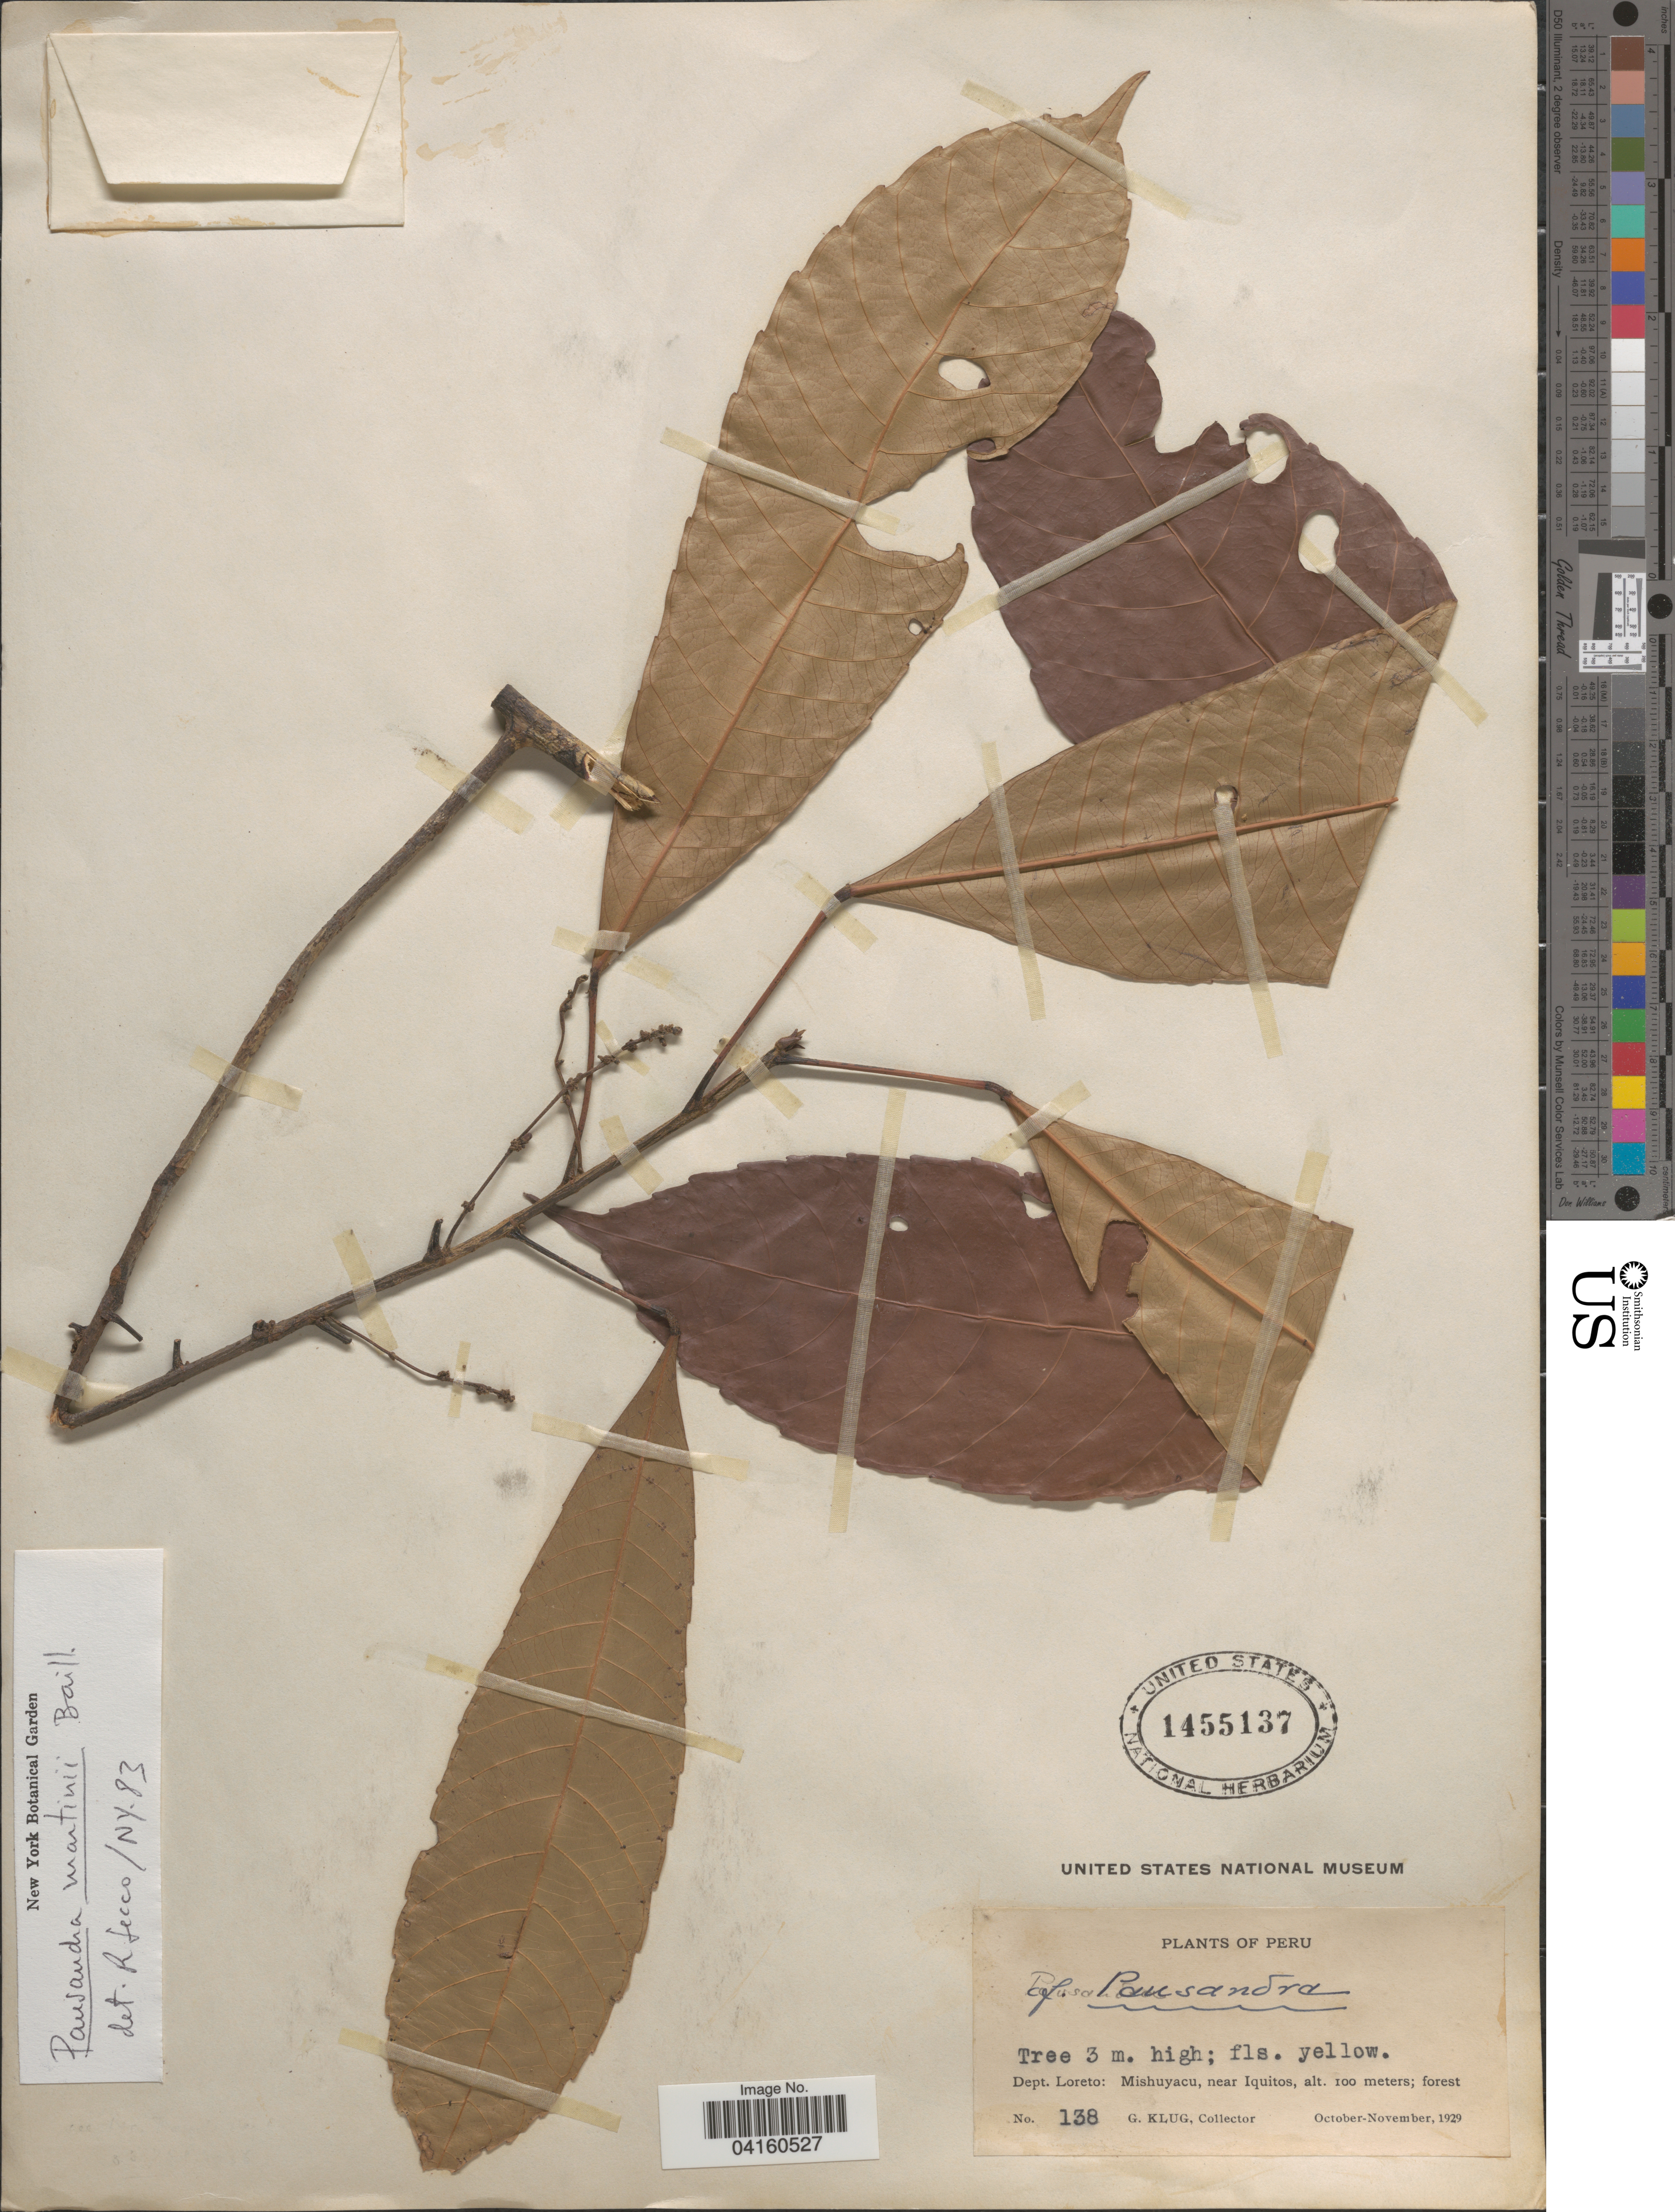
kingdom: Plantae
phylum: Tracheophyta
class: Magnoliopsida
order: Malpighiales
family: Euphorbiaceae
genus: Pausandra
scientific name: Pausandra martinii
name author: Baill.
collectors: G. Klug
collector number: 138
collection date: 1929-10/1929-11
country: Peru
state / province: Loreto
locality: Dept. Loreto: Mishuyacu, near Iquitos.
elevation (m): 100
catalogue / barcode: US 1455137